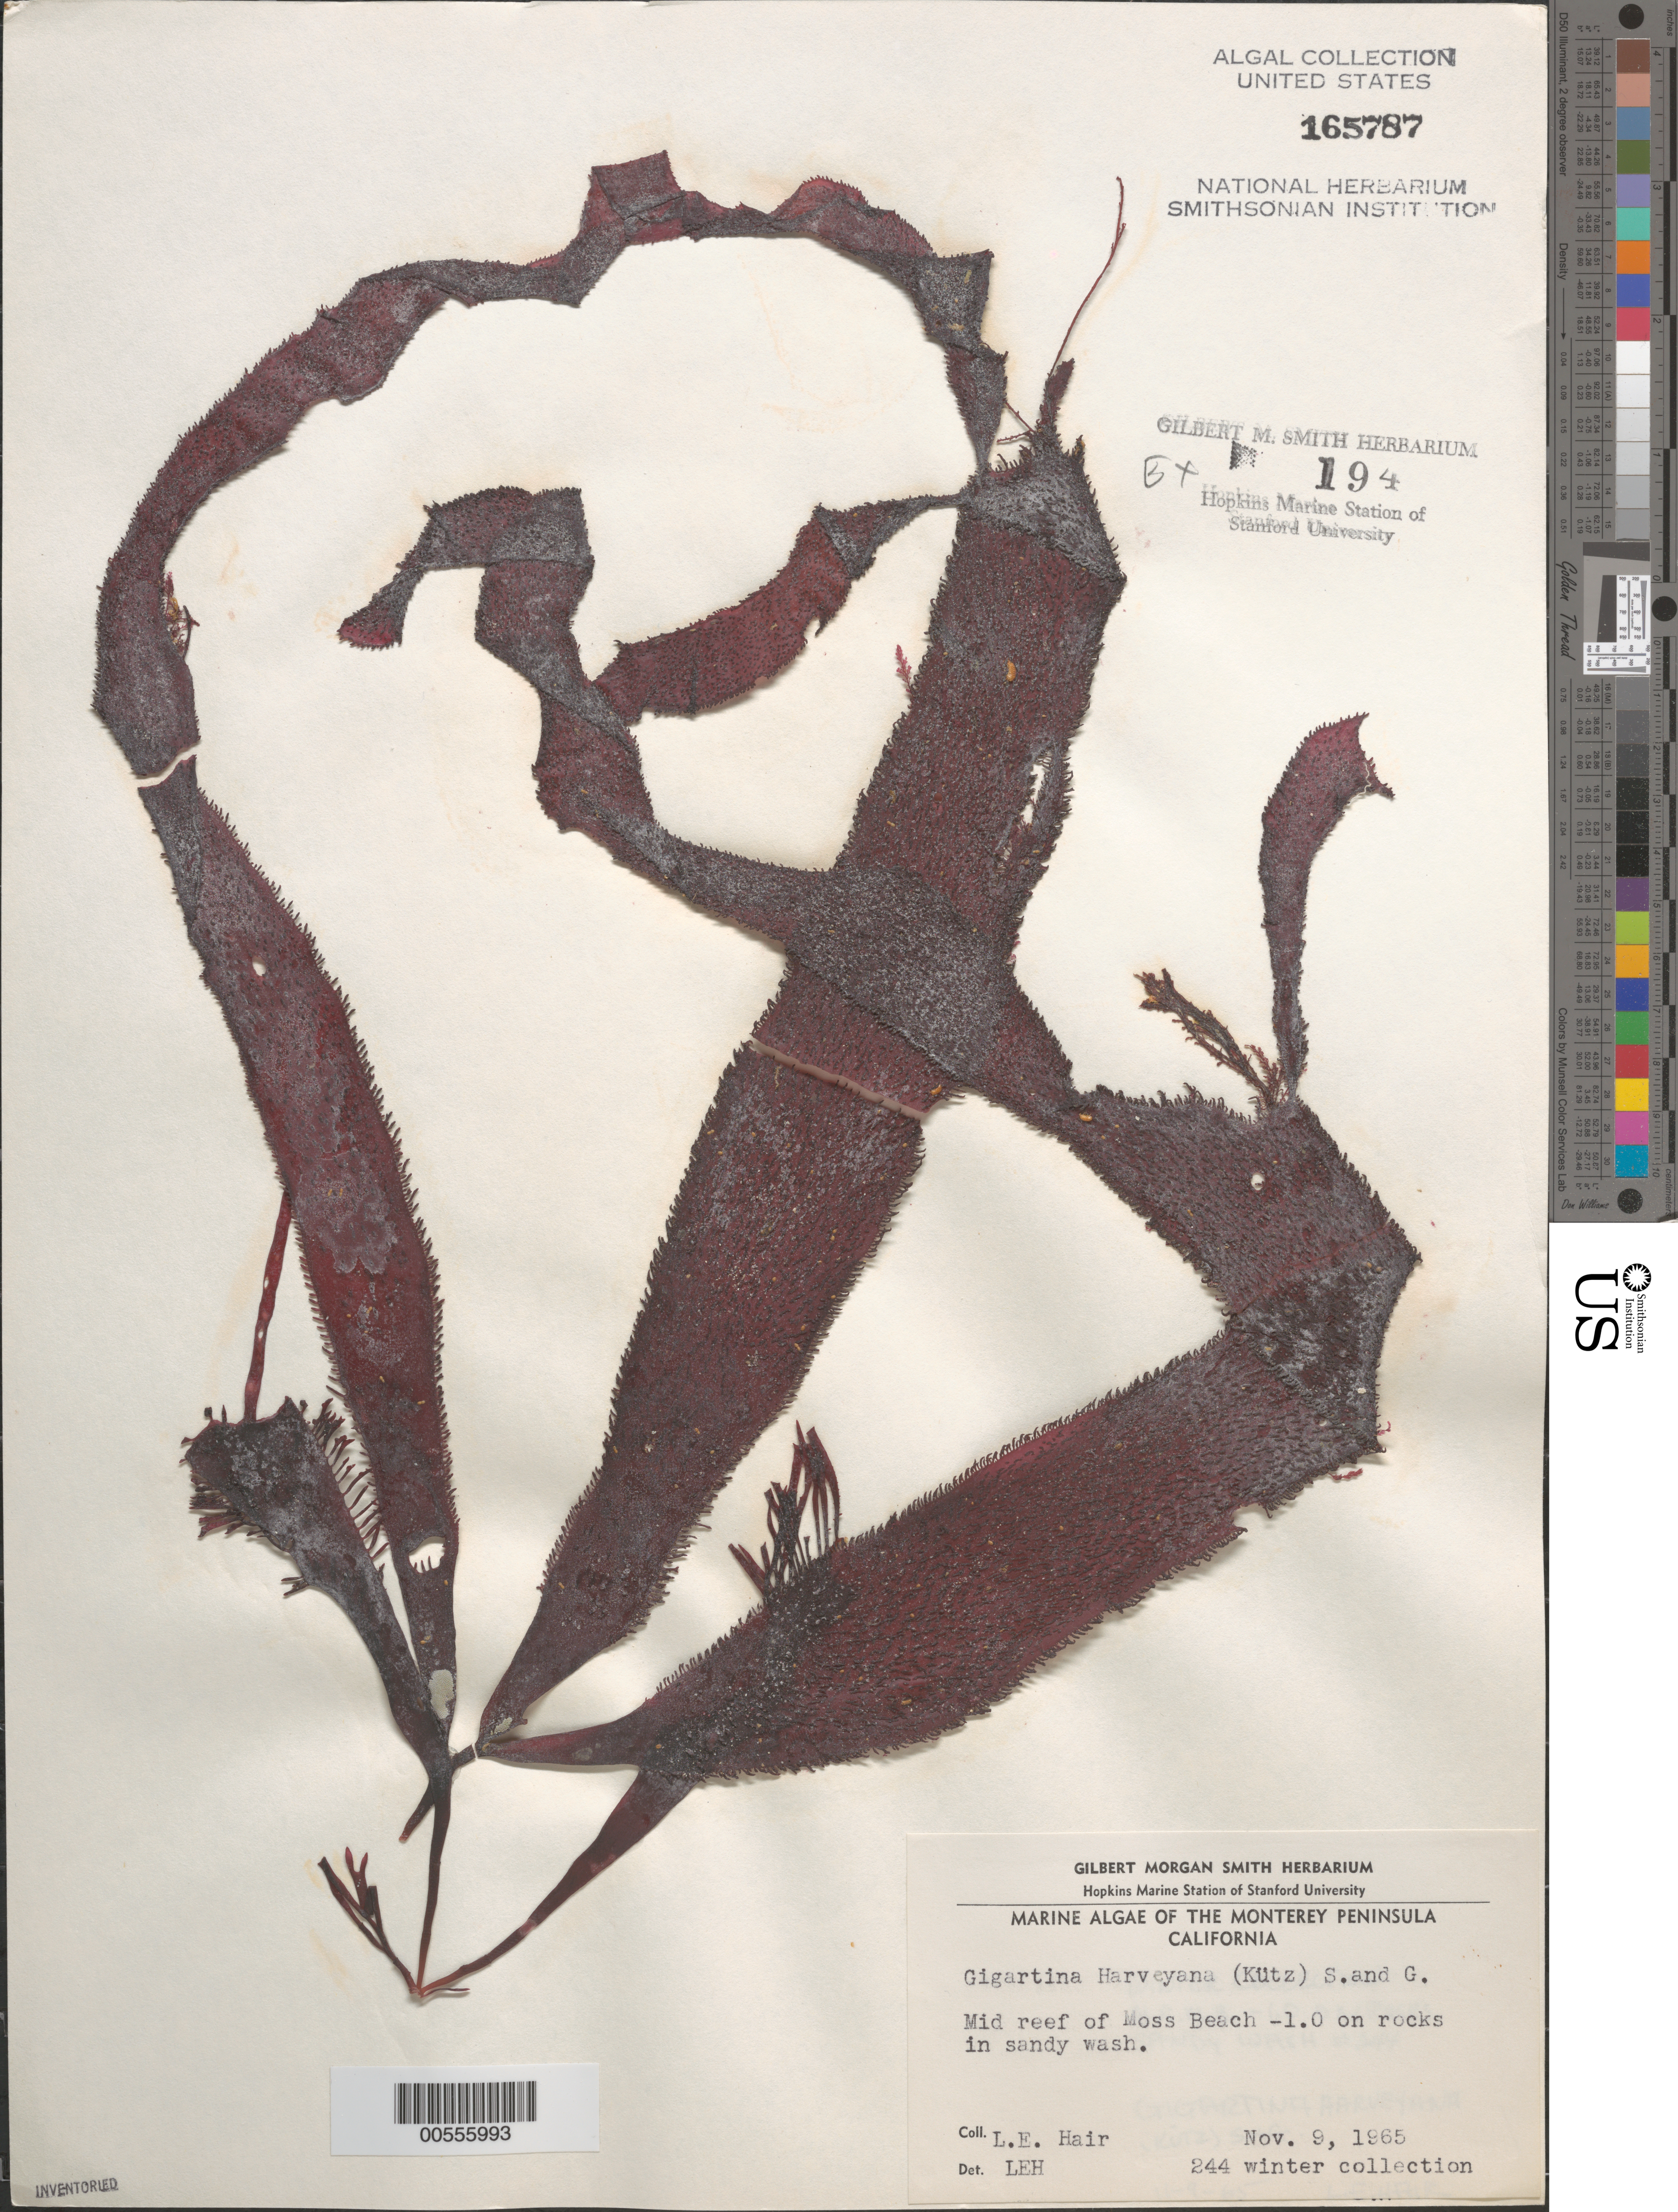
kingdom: Plantae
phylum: Rhodophyta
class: Florideophyceae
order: Gigartinales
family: Gigartinaceae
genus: Chondracanthus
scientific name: Chondracanthus harveyanus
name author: (Kütz.) Guiry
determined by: Algae name updating Project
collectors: L. Hair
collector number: Leh 244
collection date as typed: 09 Nov 1965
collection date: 1965-11-09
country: United States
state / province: California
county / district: Monterey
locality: Middle Reef of Moss Beach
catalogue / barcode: US 165787